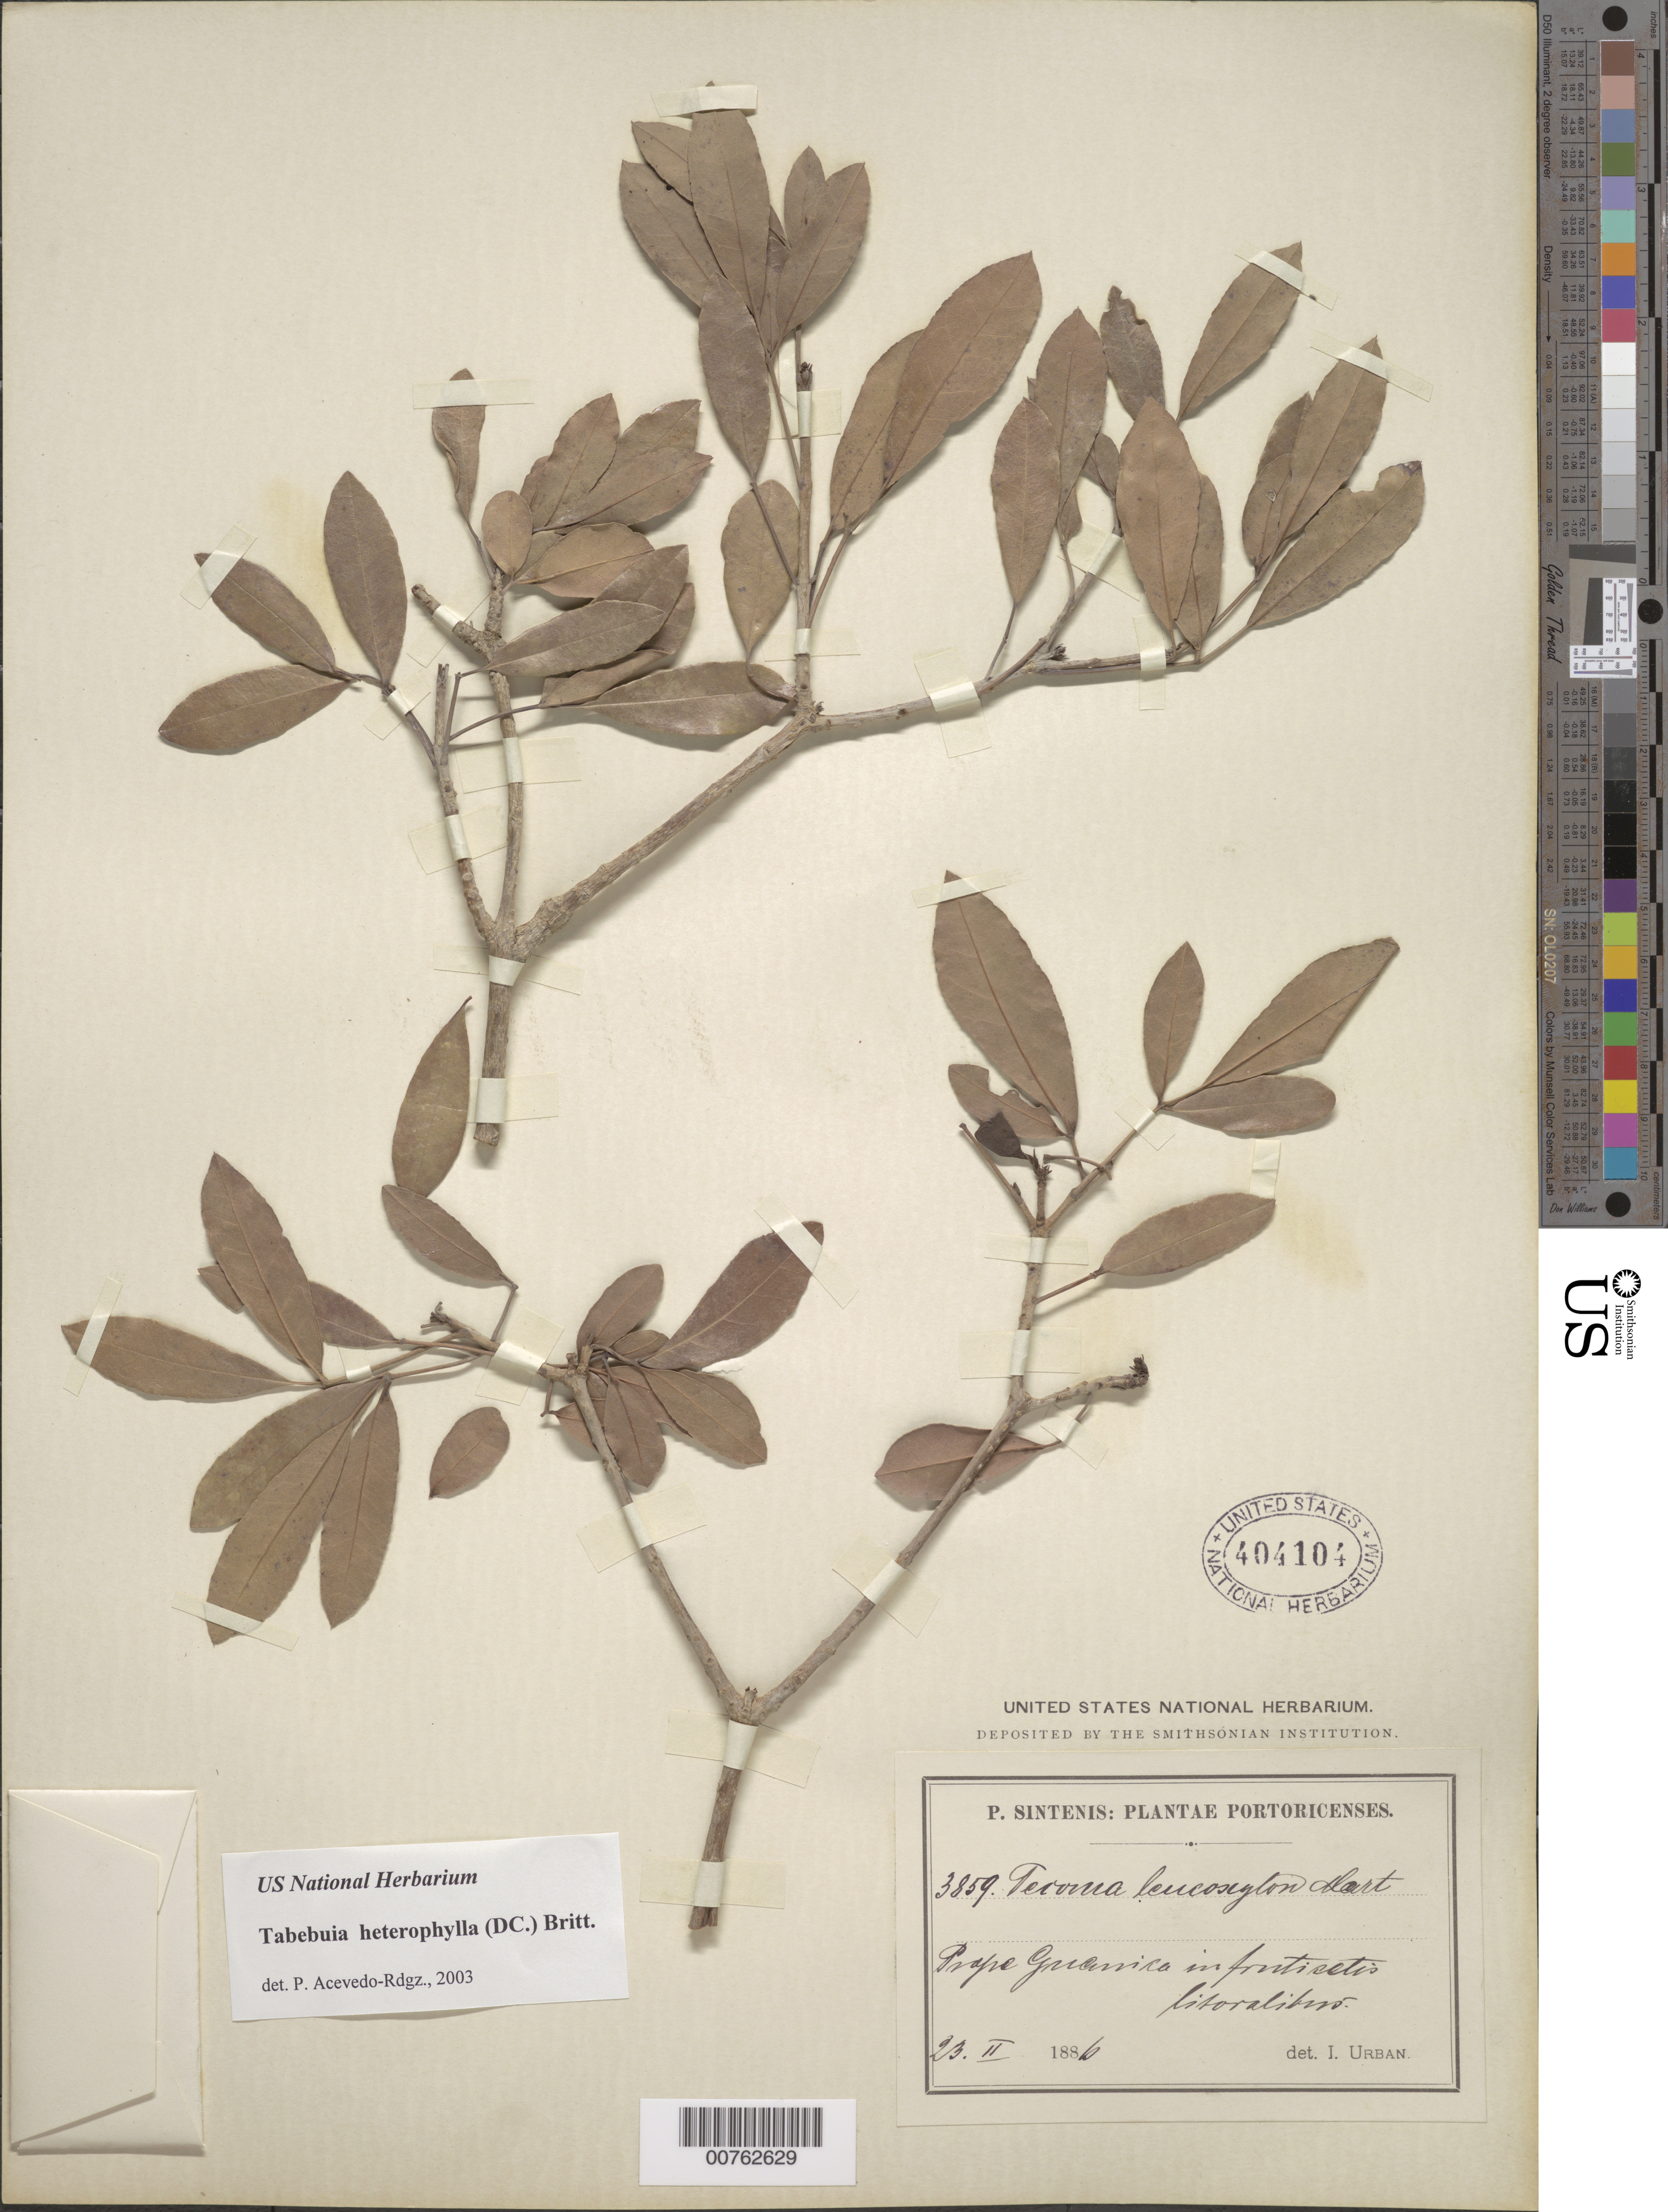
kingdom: Plantae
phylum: Tracheophyta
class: Magnoliopsida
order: Lamiales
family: Bignoniaceae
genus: Tabebuia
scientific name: Tabebuia heterophylla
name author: (DC.) Britton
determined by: Acevedo-Rodríguez, P., (BOT), Smithsonian Institution - National Museum of Natural History (UNITED STATES)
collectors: P. Sintenis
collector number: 3859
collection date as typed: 23 Feb 1886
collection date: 1886-02-23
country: Puerto Rico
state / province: Guánica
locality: Prope Guanica in fruticetis litoralibus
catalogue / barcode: US 404104